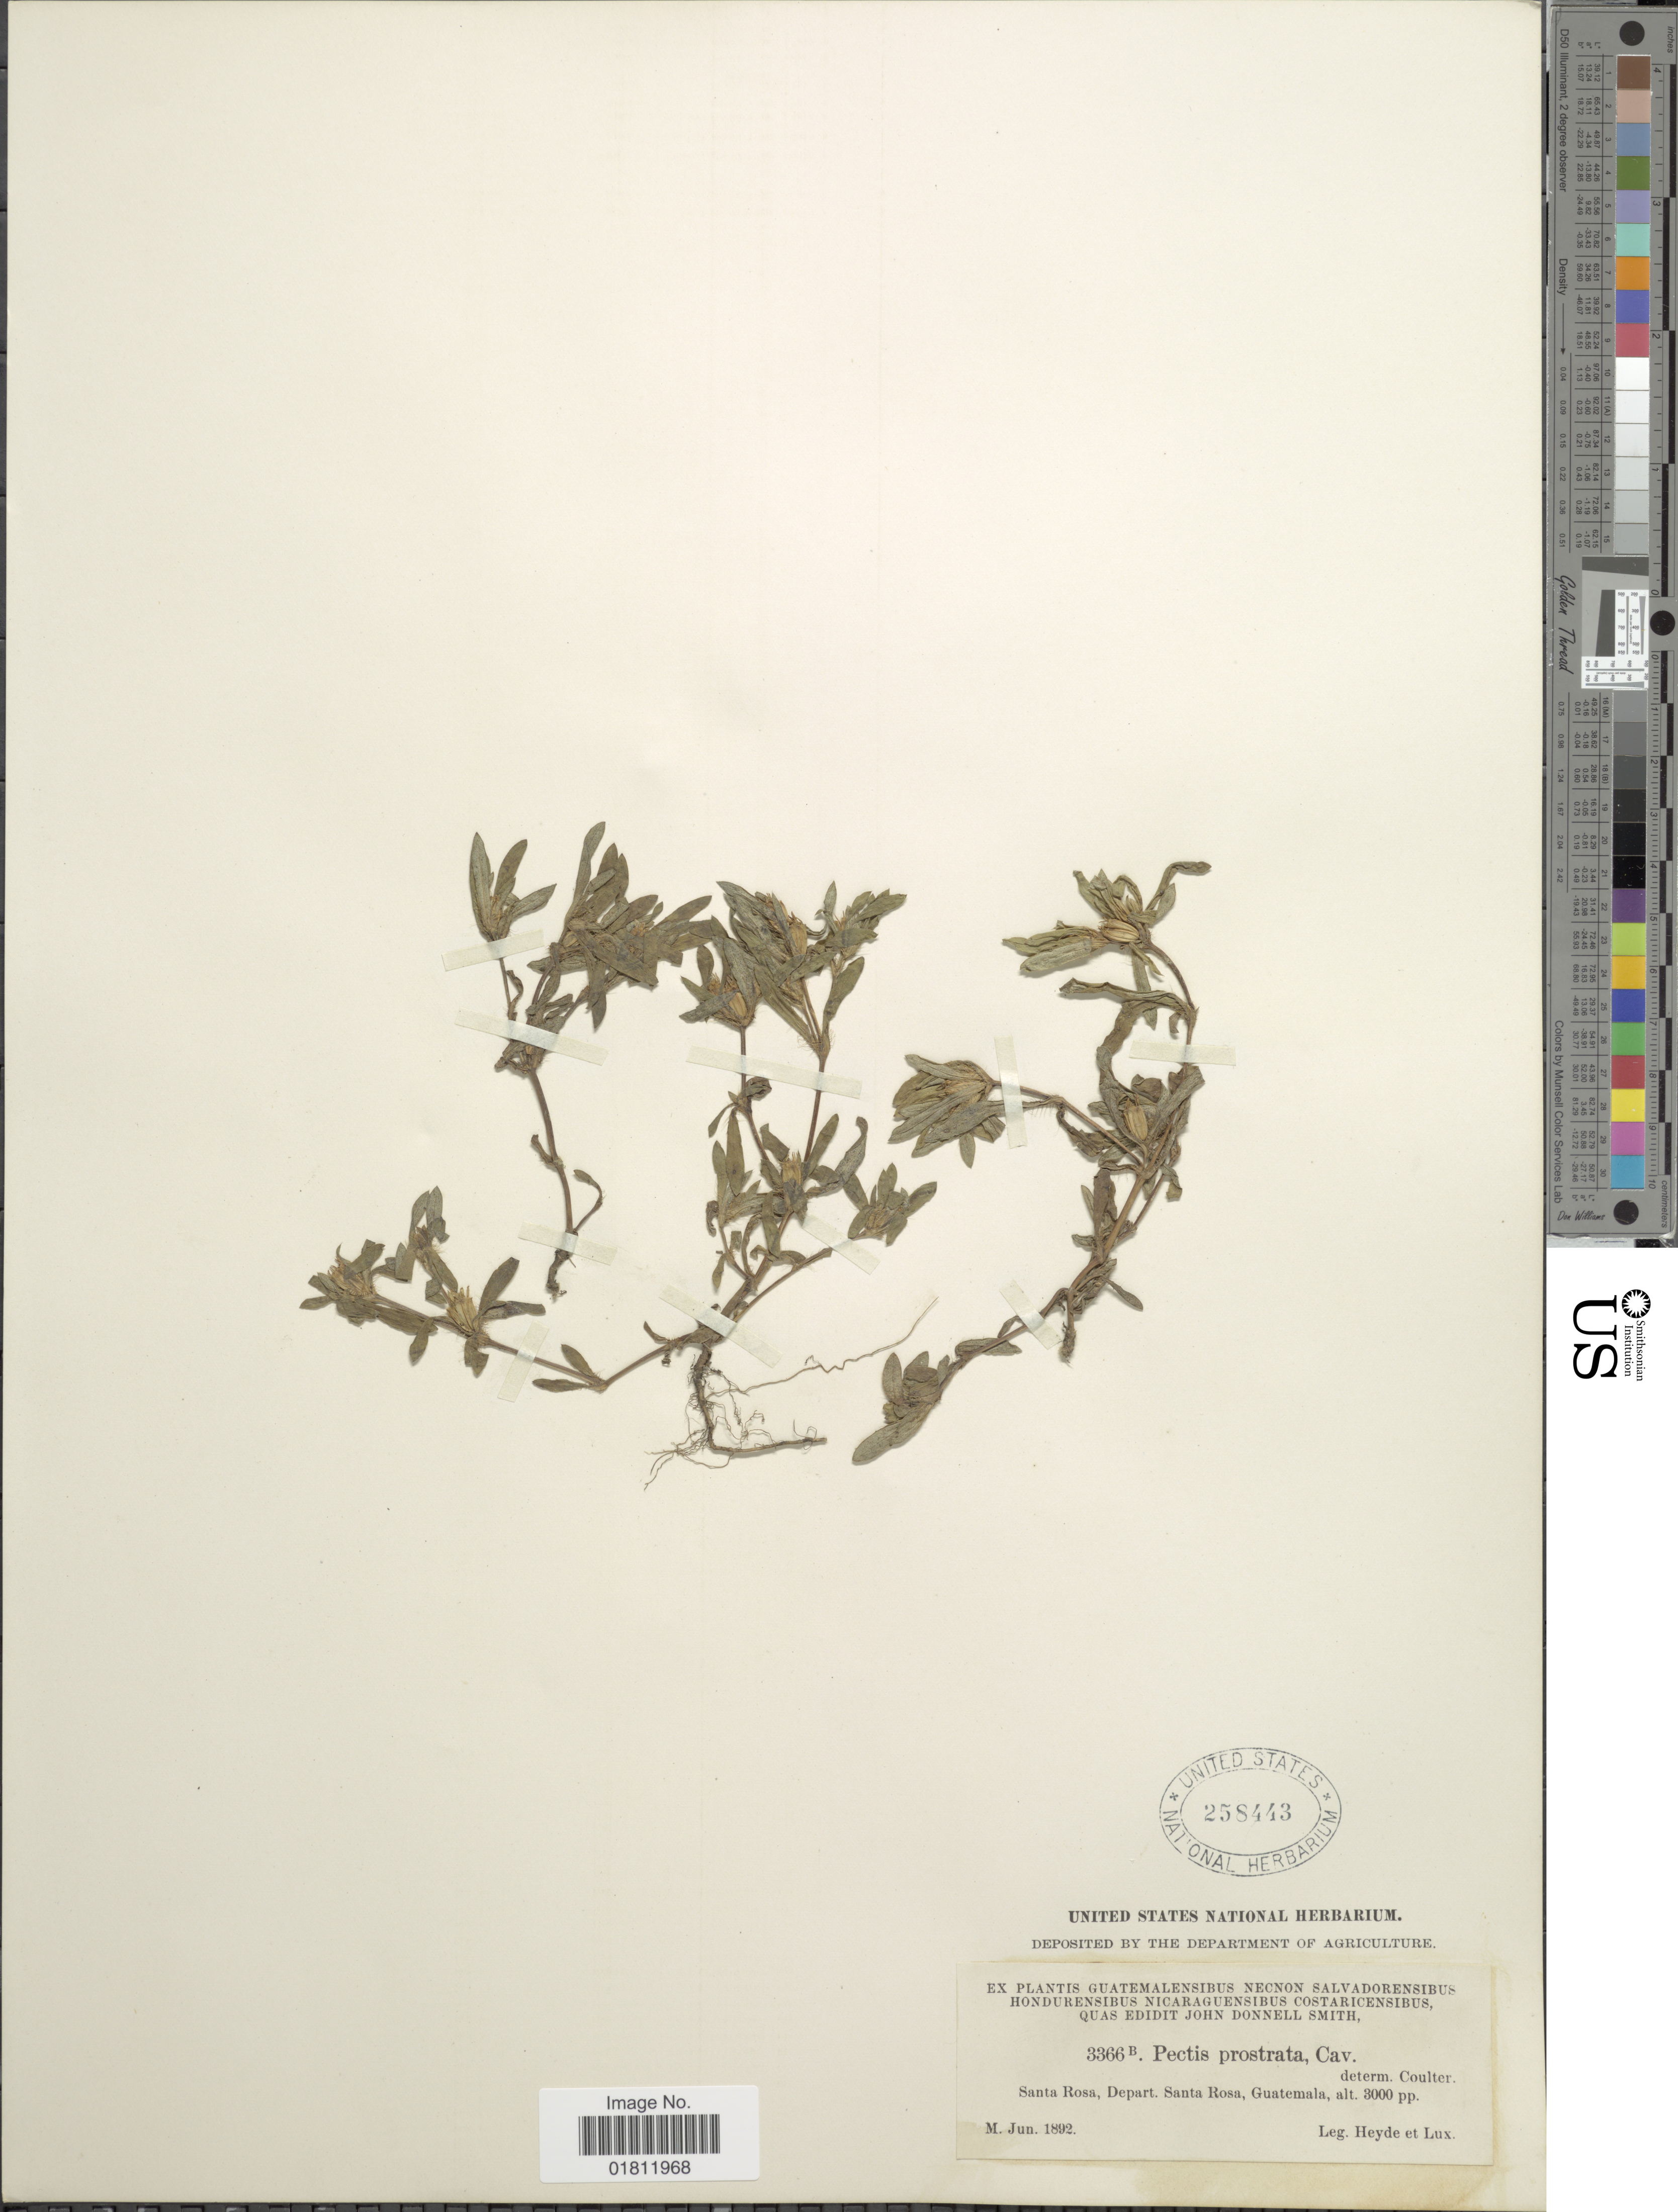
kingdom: Plantae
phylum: Tracheophyta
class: Magnoliopsida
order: Asterales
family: Asteraceae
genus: Pectis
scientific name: Pectis prostrata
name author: Cav.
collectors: Heyde & Lux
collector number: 3366B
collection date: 1892-06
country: Guatemala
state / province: Santa Rosa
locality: Santa Rosa, Depart. Santa Rosa,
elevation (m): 914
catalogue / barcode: US 258443